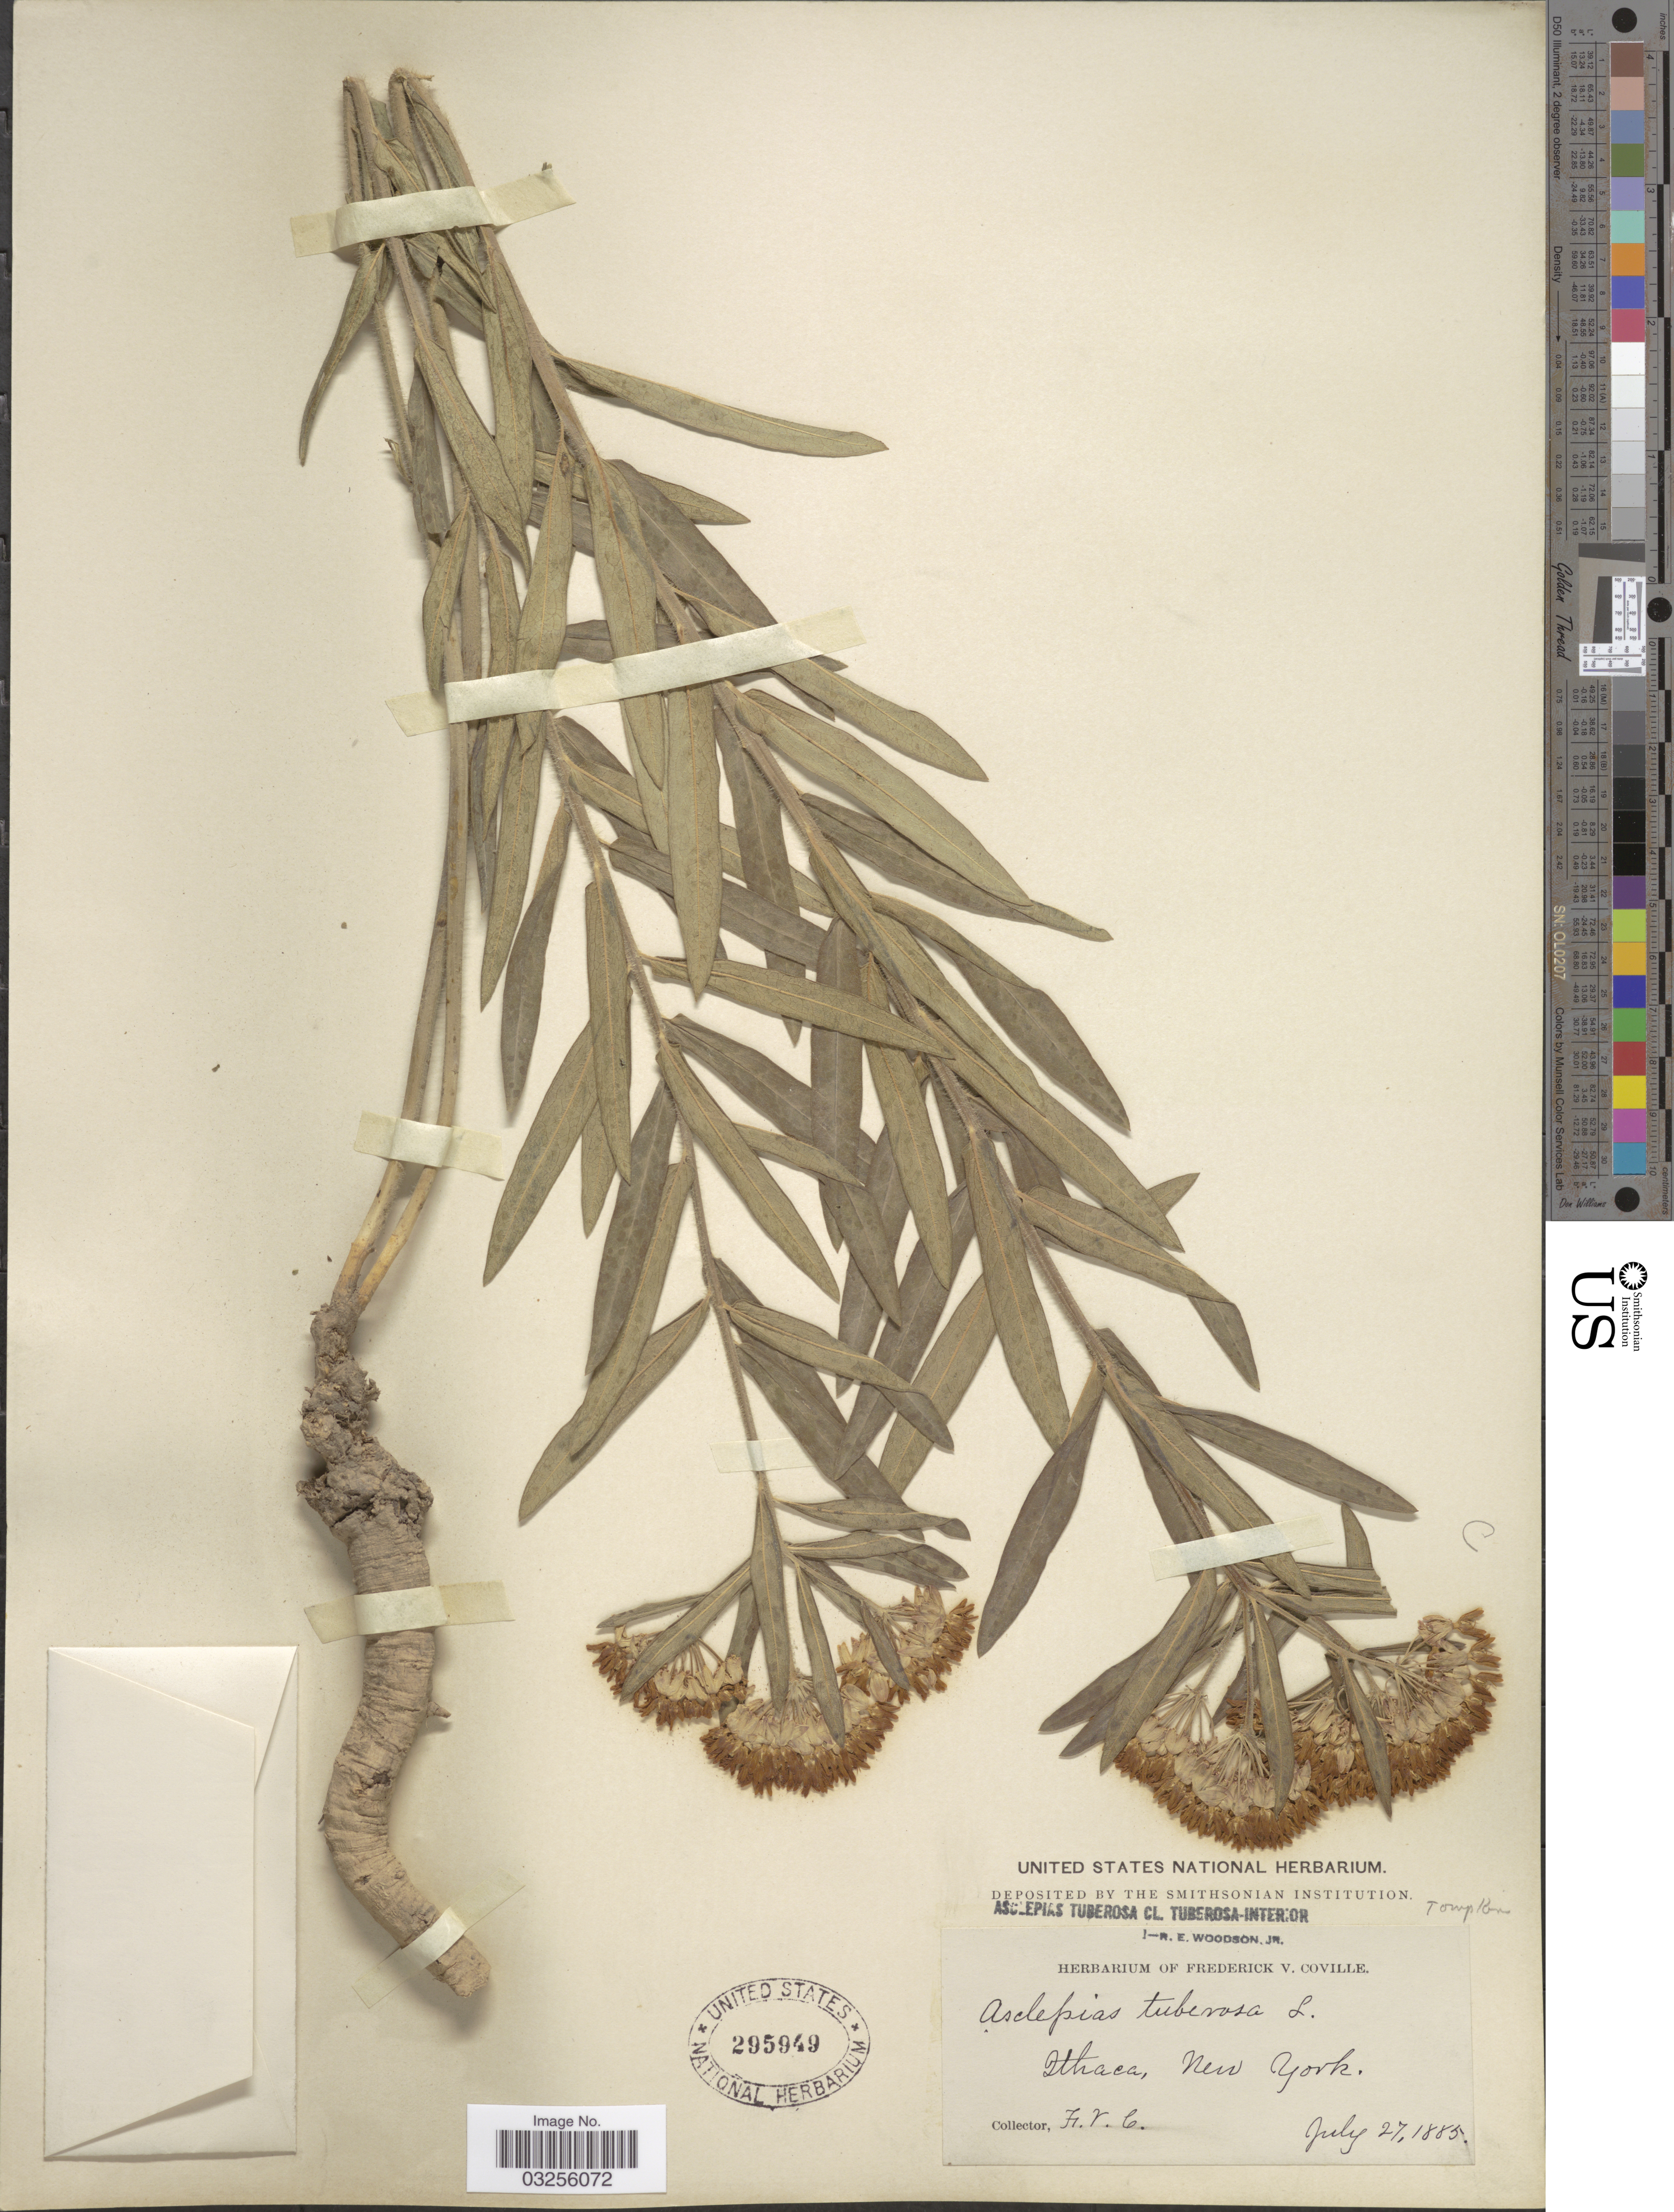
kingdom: Plantae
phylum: Tracheophyta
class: Magnoliopsida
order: Gentianales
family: Apocynaceae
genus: Asclepias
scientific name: Asclepias tuberosa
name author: L.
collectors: F. V. Coville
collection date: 1885-07-27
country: United States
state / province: New York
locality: Ithaca.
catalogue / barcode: US 295949